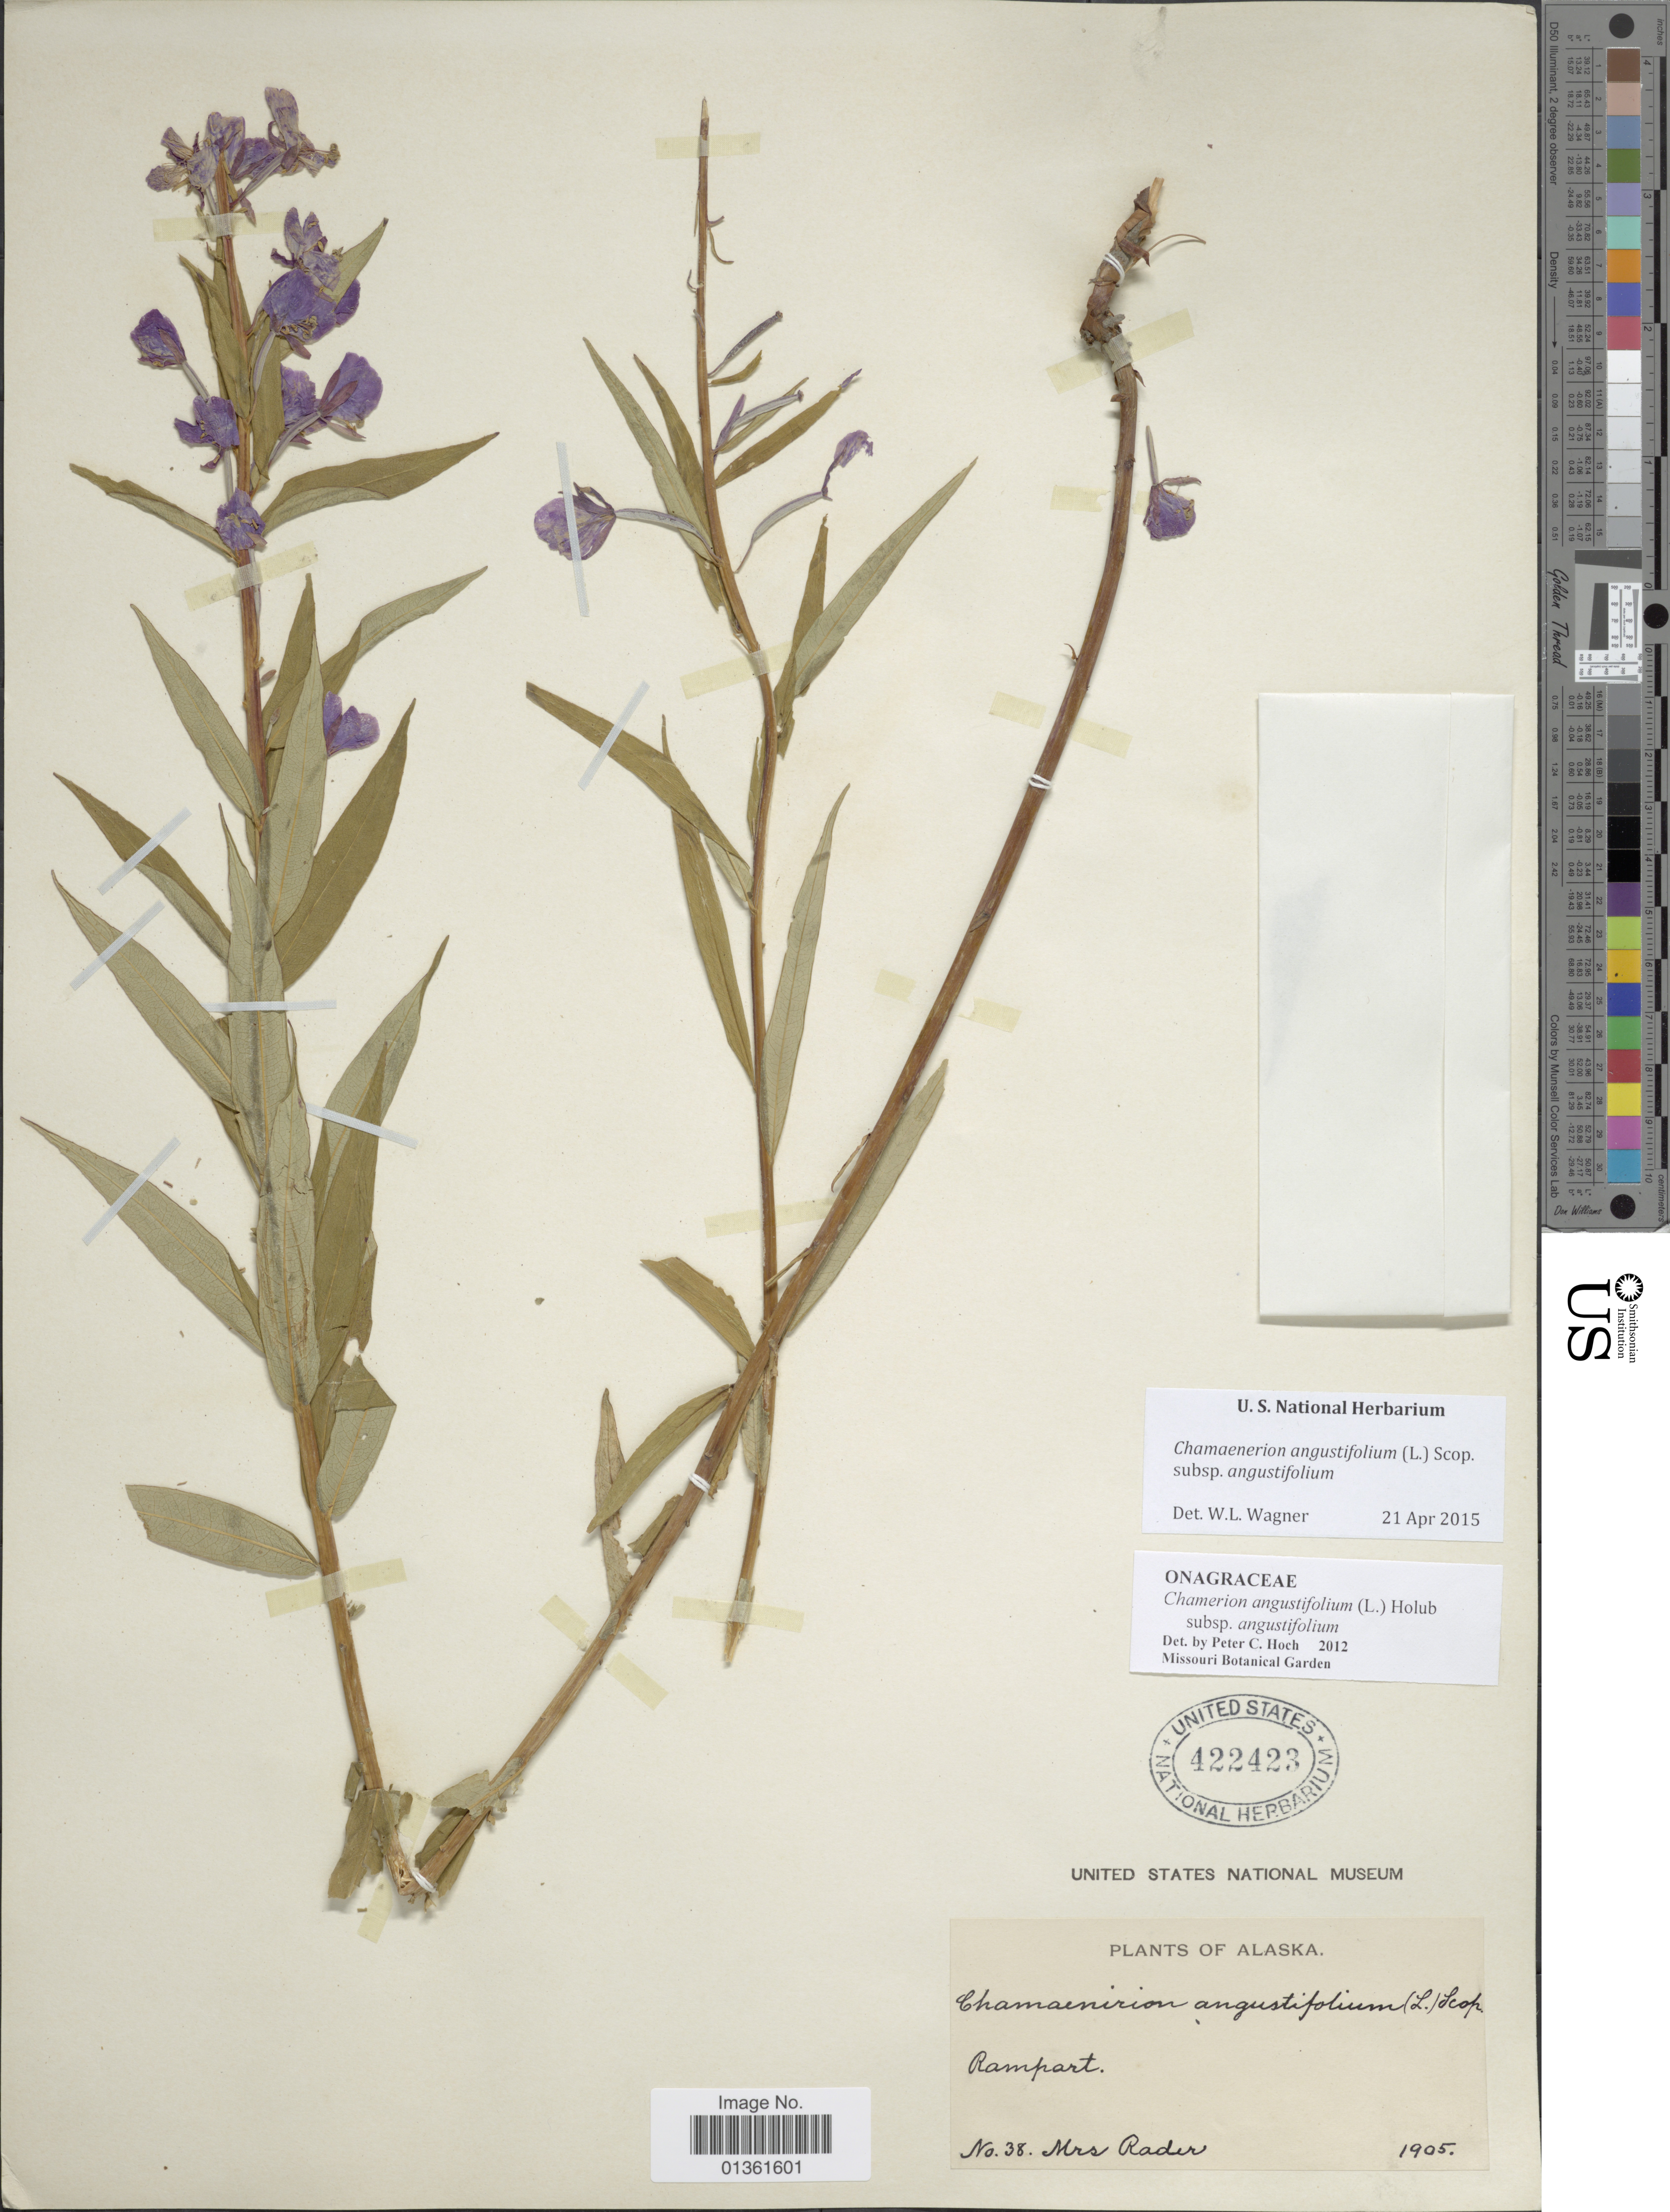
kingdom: Plantae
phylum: Tracheophyta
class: Magnoliopsida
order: Myrtales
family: Onagraceae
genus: Chamaenerion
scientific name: Chamaenerion angustifolium subsp. angustifolium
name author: (L.) Scop.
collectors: Rader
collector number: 38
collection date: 1905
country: United States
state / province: Alaska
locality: Rampart.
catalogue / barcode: US 422423